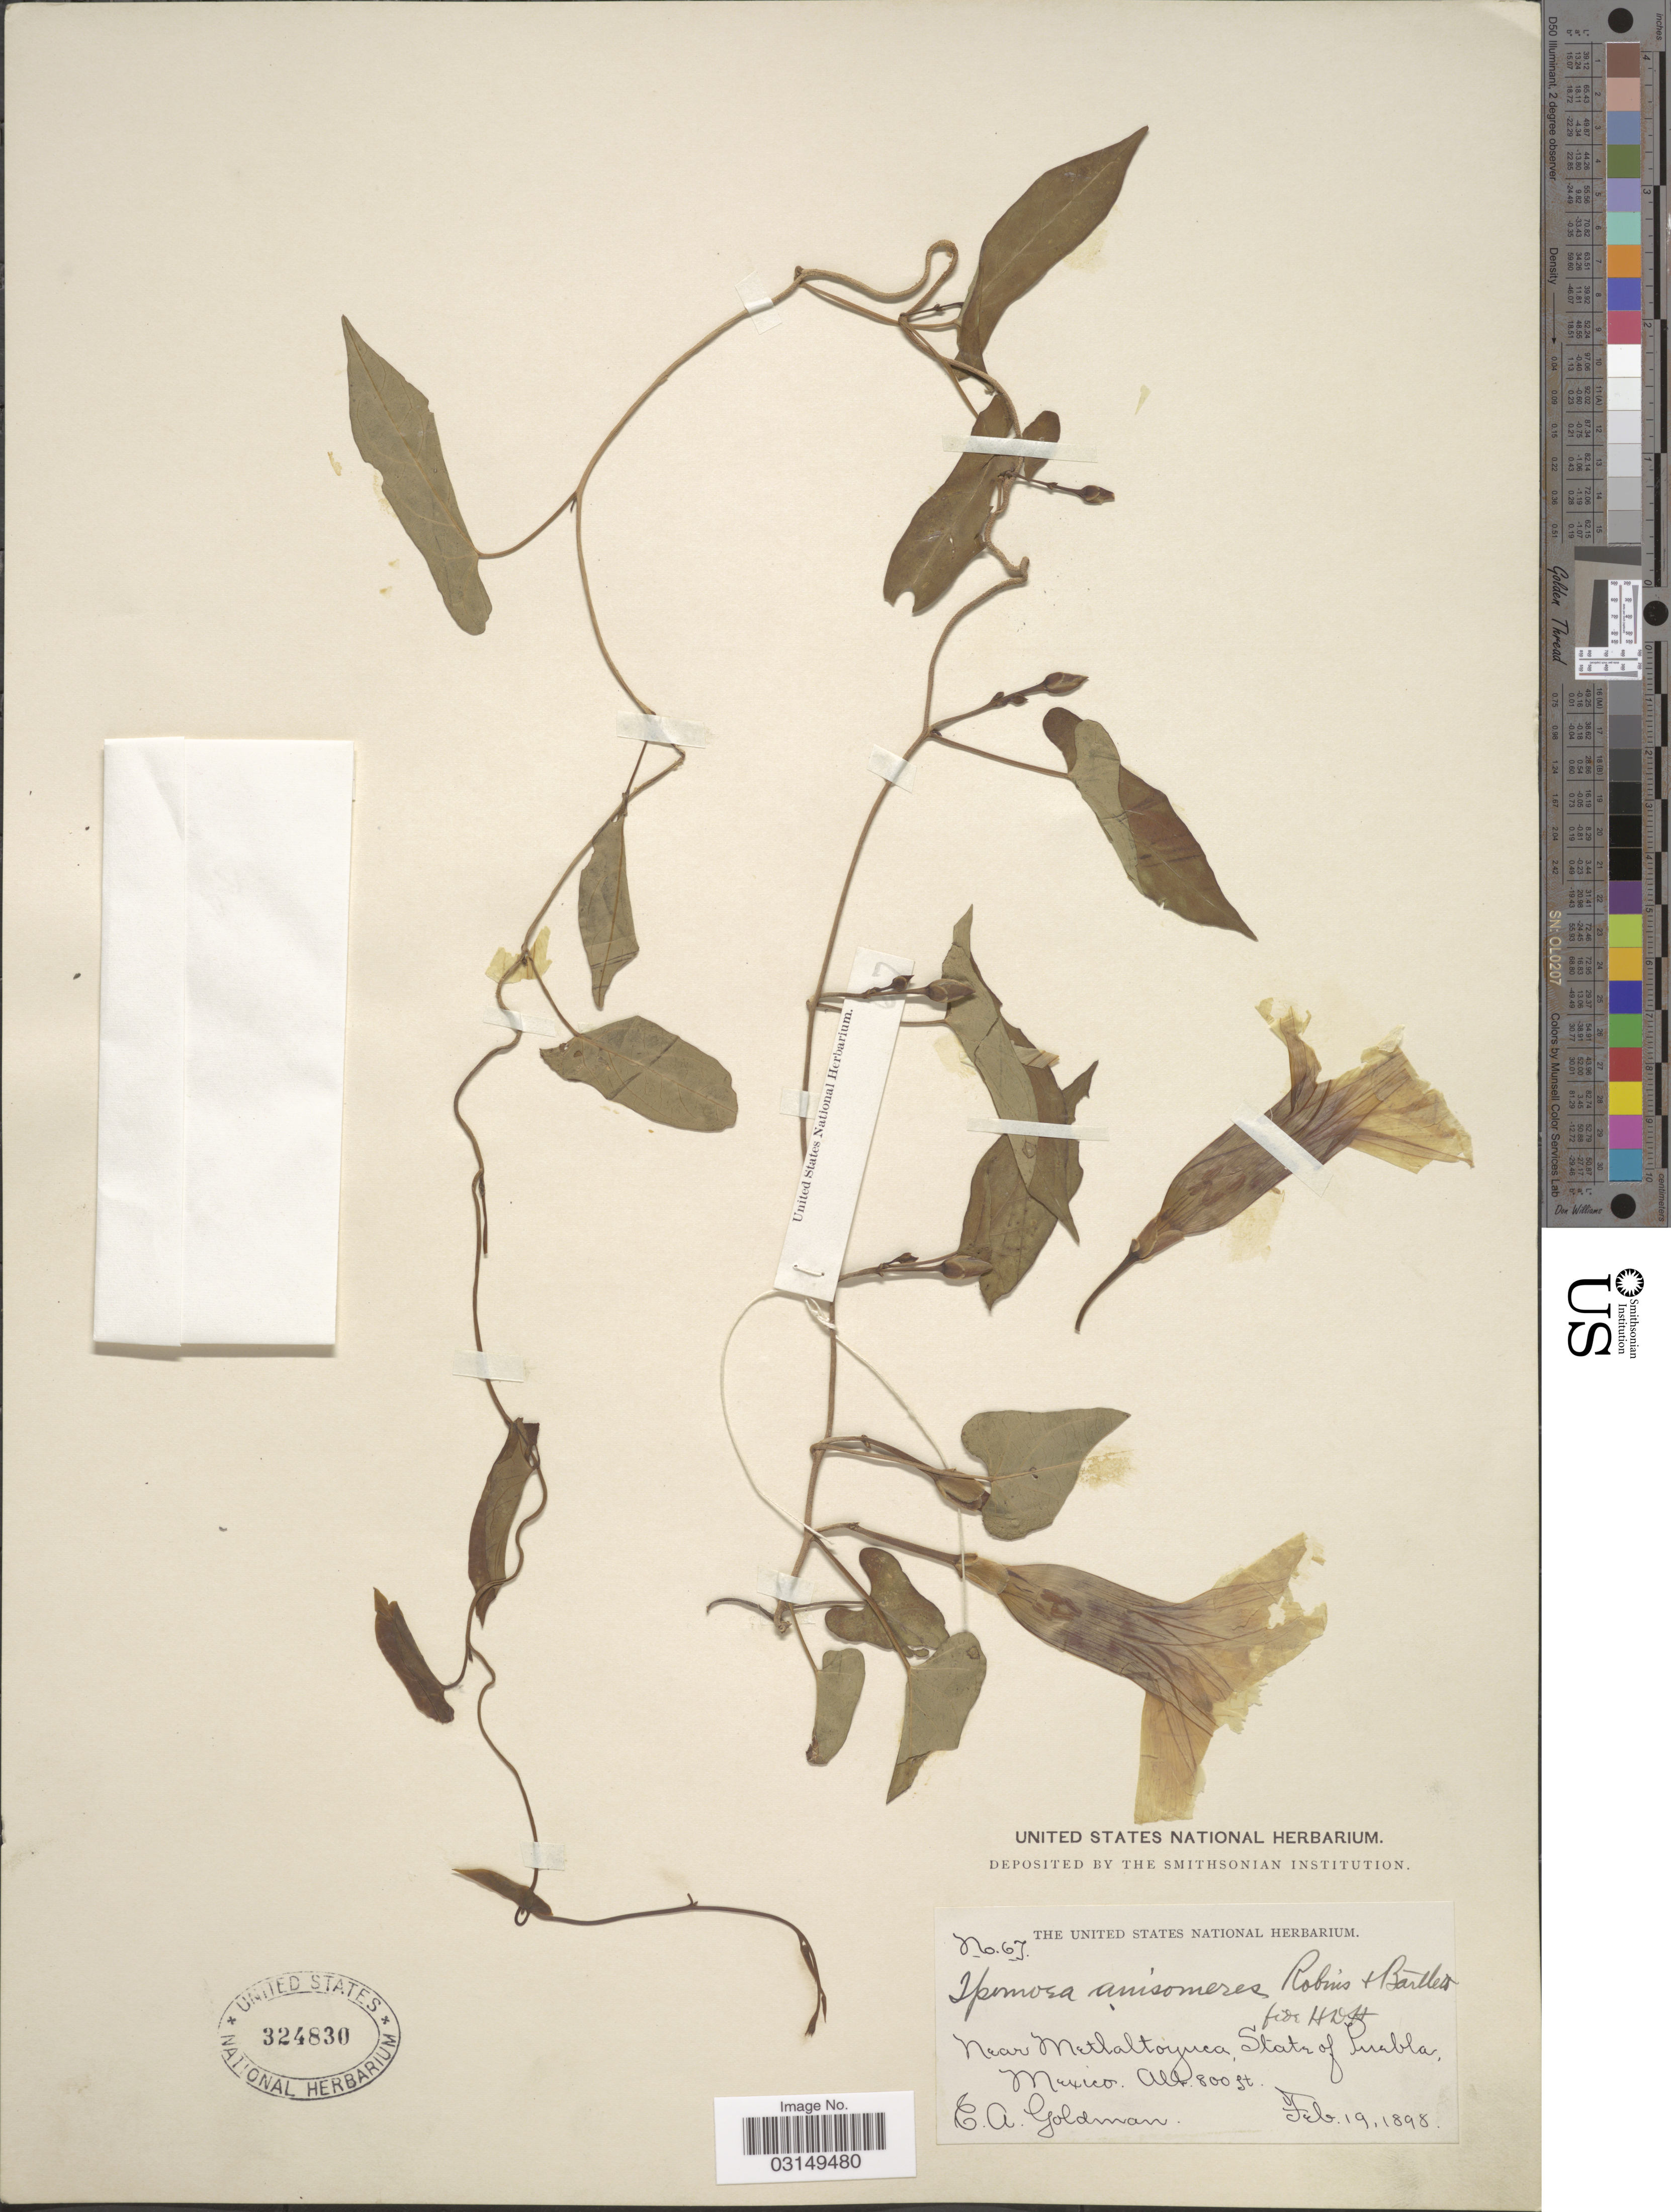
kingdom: Plantae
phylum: Tracheophyta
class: Magnoliopsida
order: Solanales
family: Convolvulaceae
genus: Ipomoea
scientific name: Ipomoea anisomeres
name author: B.L. Rob. & Bartlett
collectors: E. A. Goldman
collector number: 67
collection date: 1898-02-19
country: Mexico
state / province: Puebla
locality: Near Metlaltoyuca.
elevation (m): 244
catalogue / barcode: US 324830